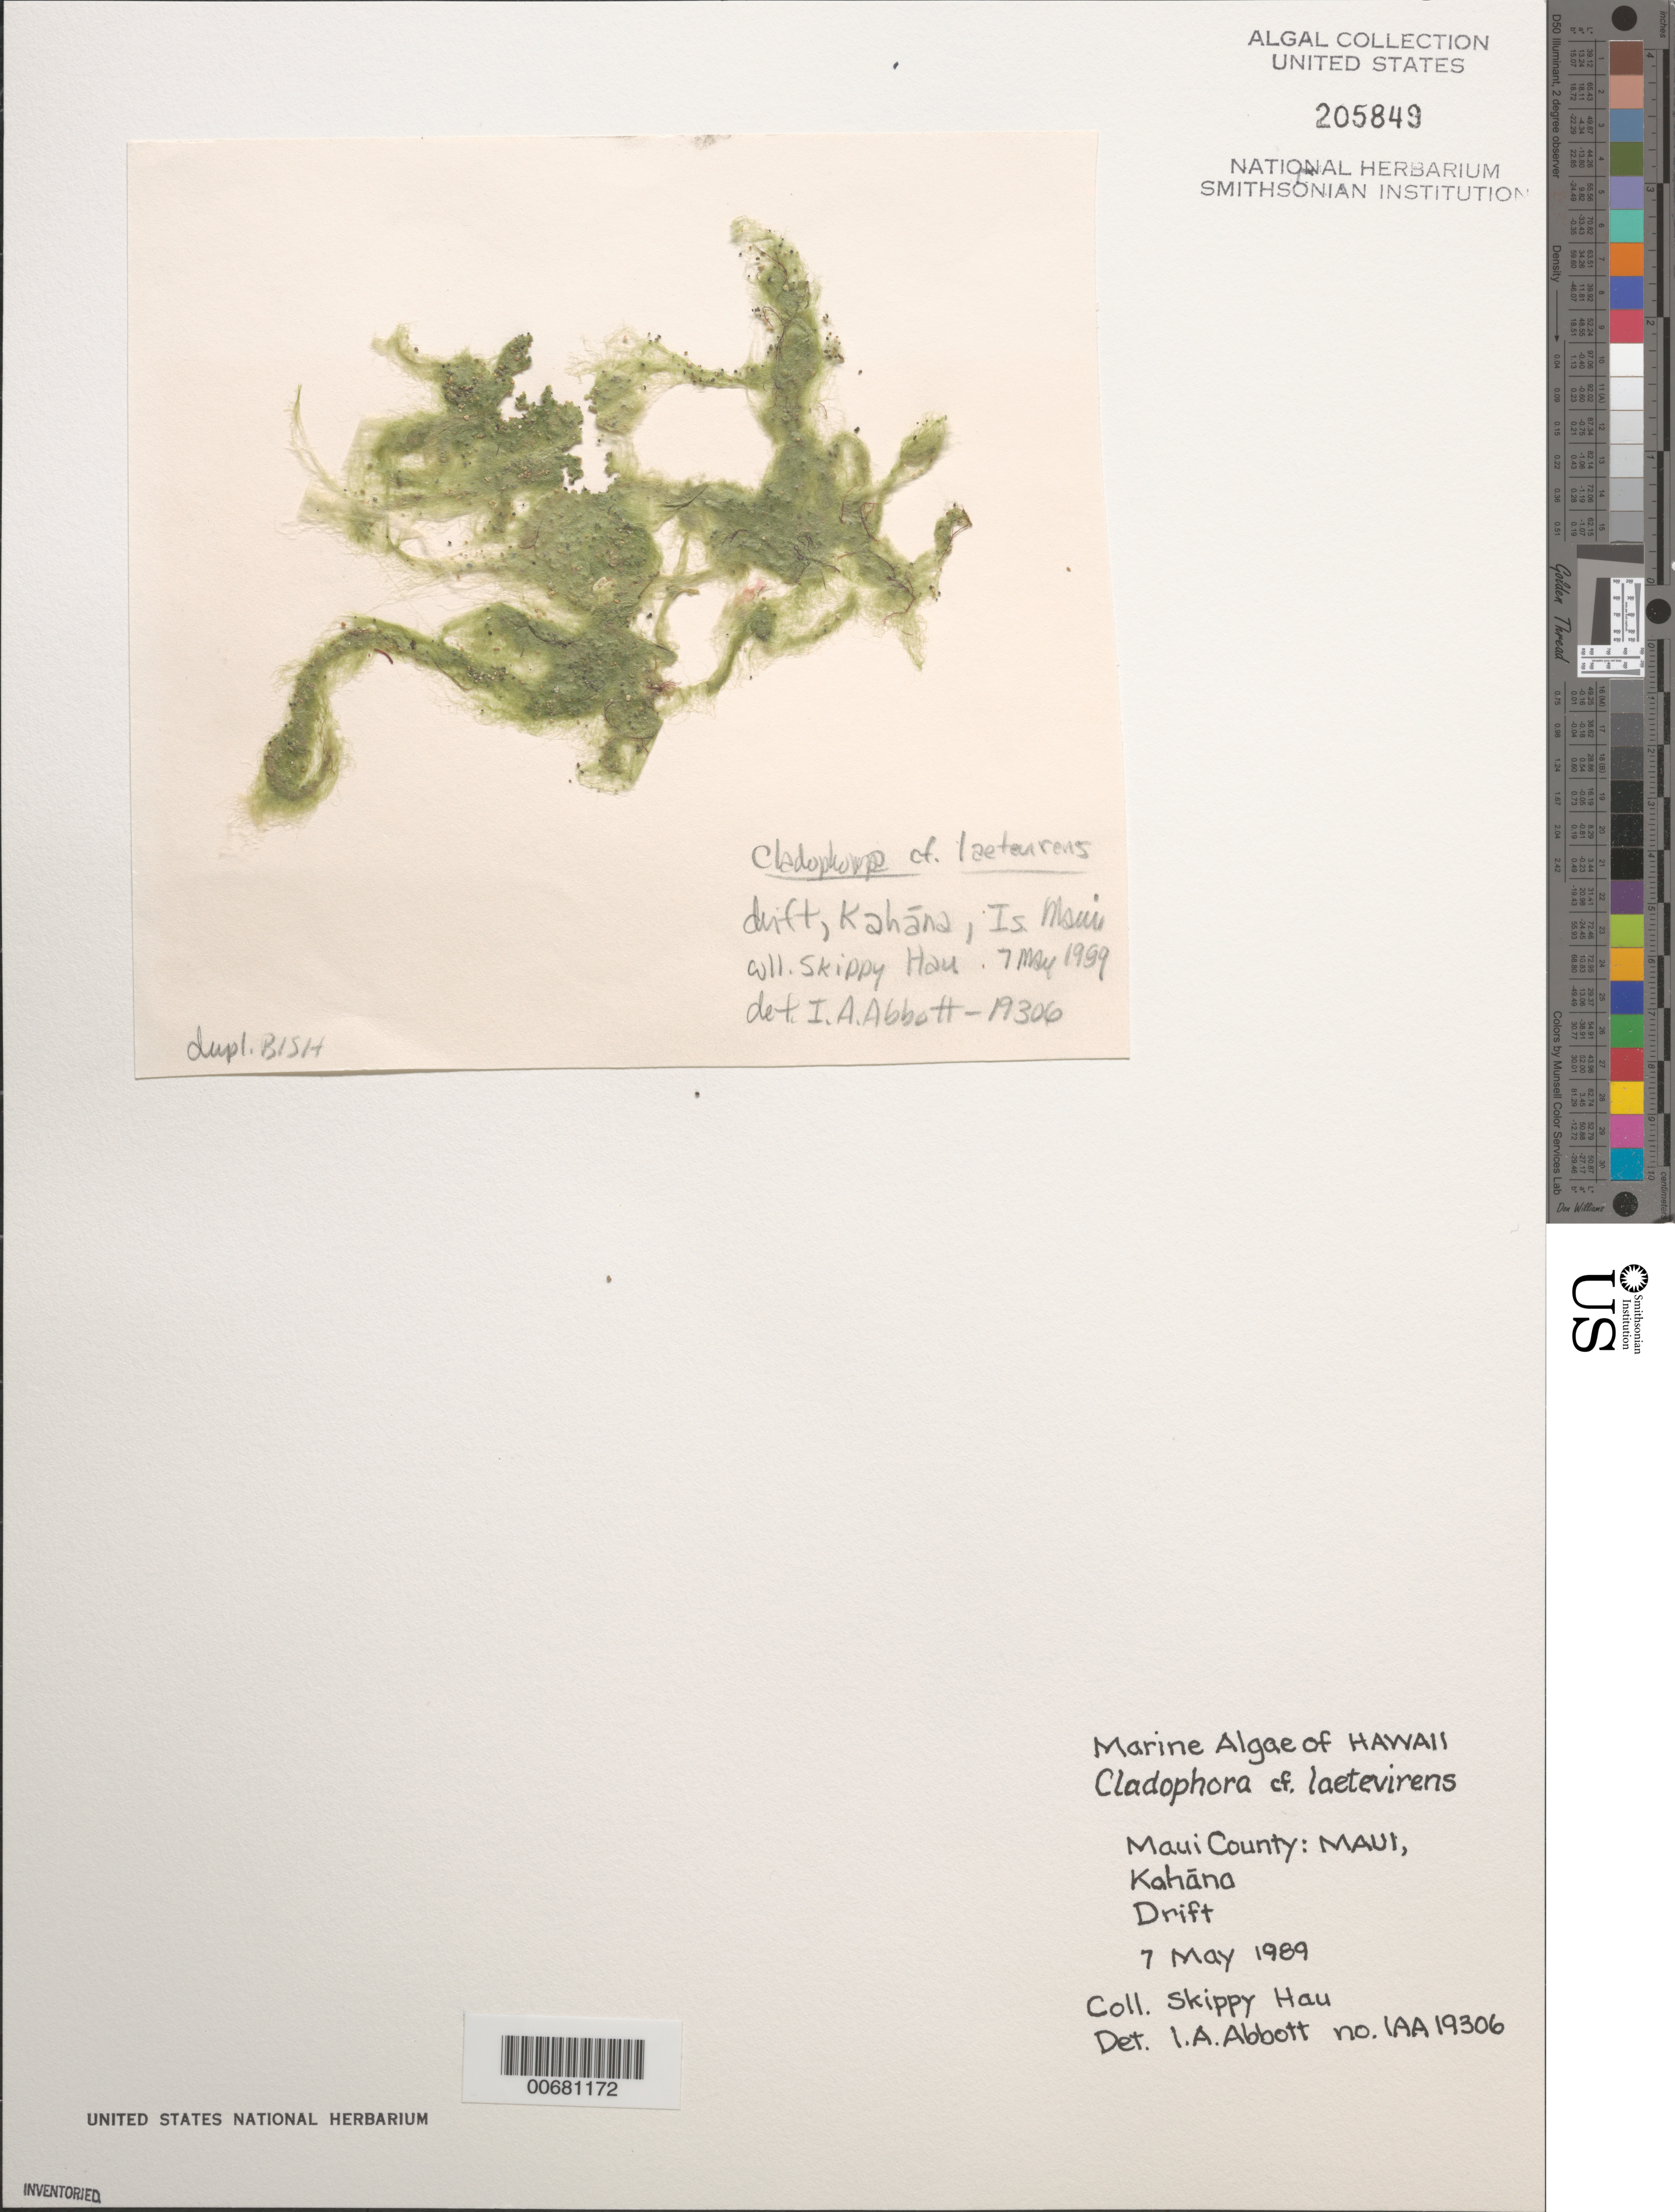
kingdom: Plantae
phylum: Chlorophyta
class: Ulvophyceae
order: Cladophorales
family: Cladophoraceae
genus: Cladophora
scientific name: Cladophora laetevirens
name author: (Dillwyn) Kütz.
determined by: Abbott, Isabella A.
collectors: S. Hau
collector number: IAA 19306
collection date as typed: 07 May 1989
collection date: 1989-05-07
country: United States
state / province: Hawaii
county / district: Maui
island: Maui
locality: Kahana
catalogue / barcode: US 205849